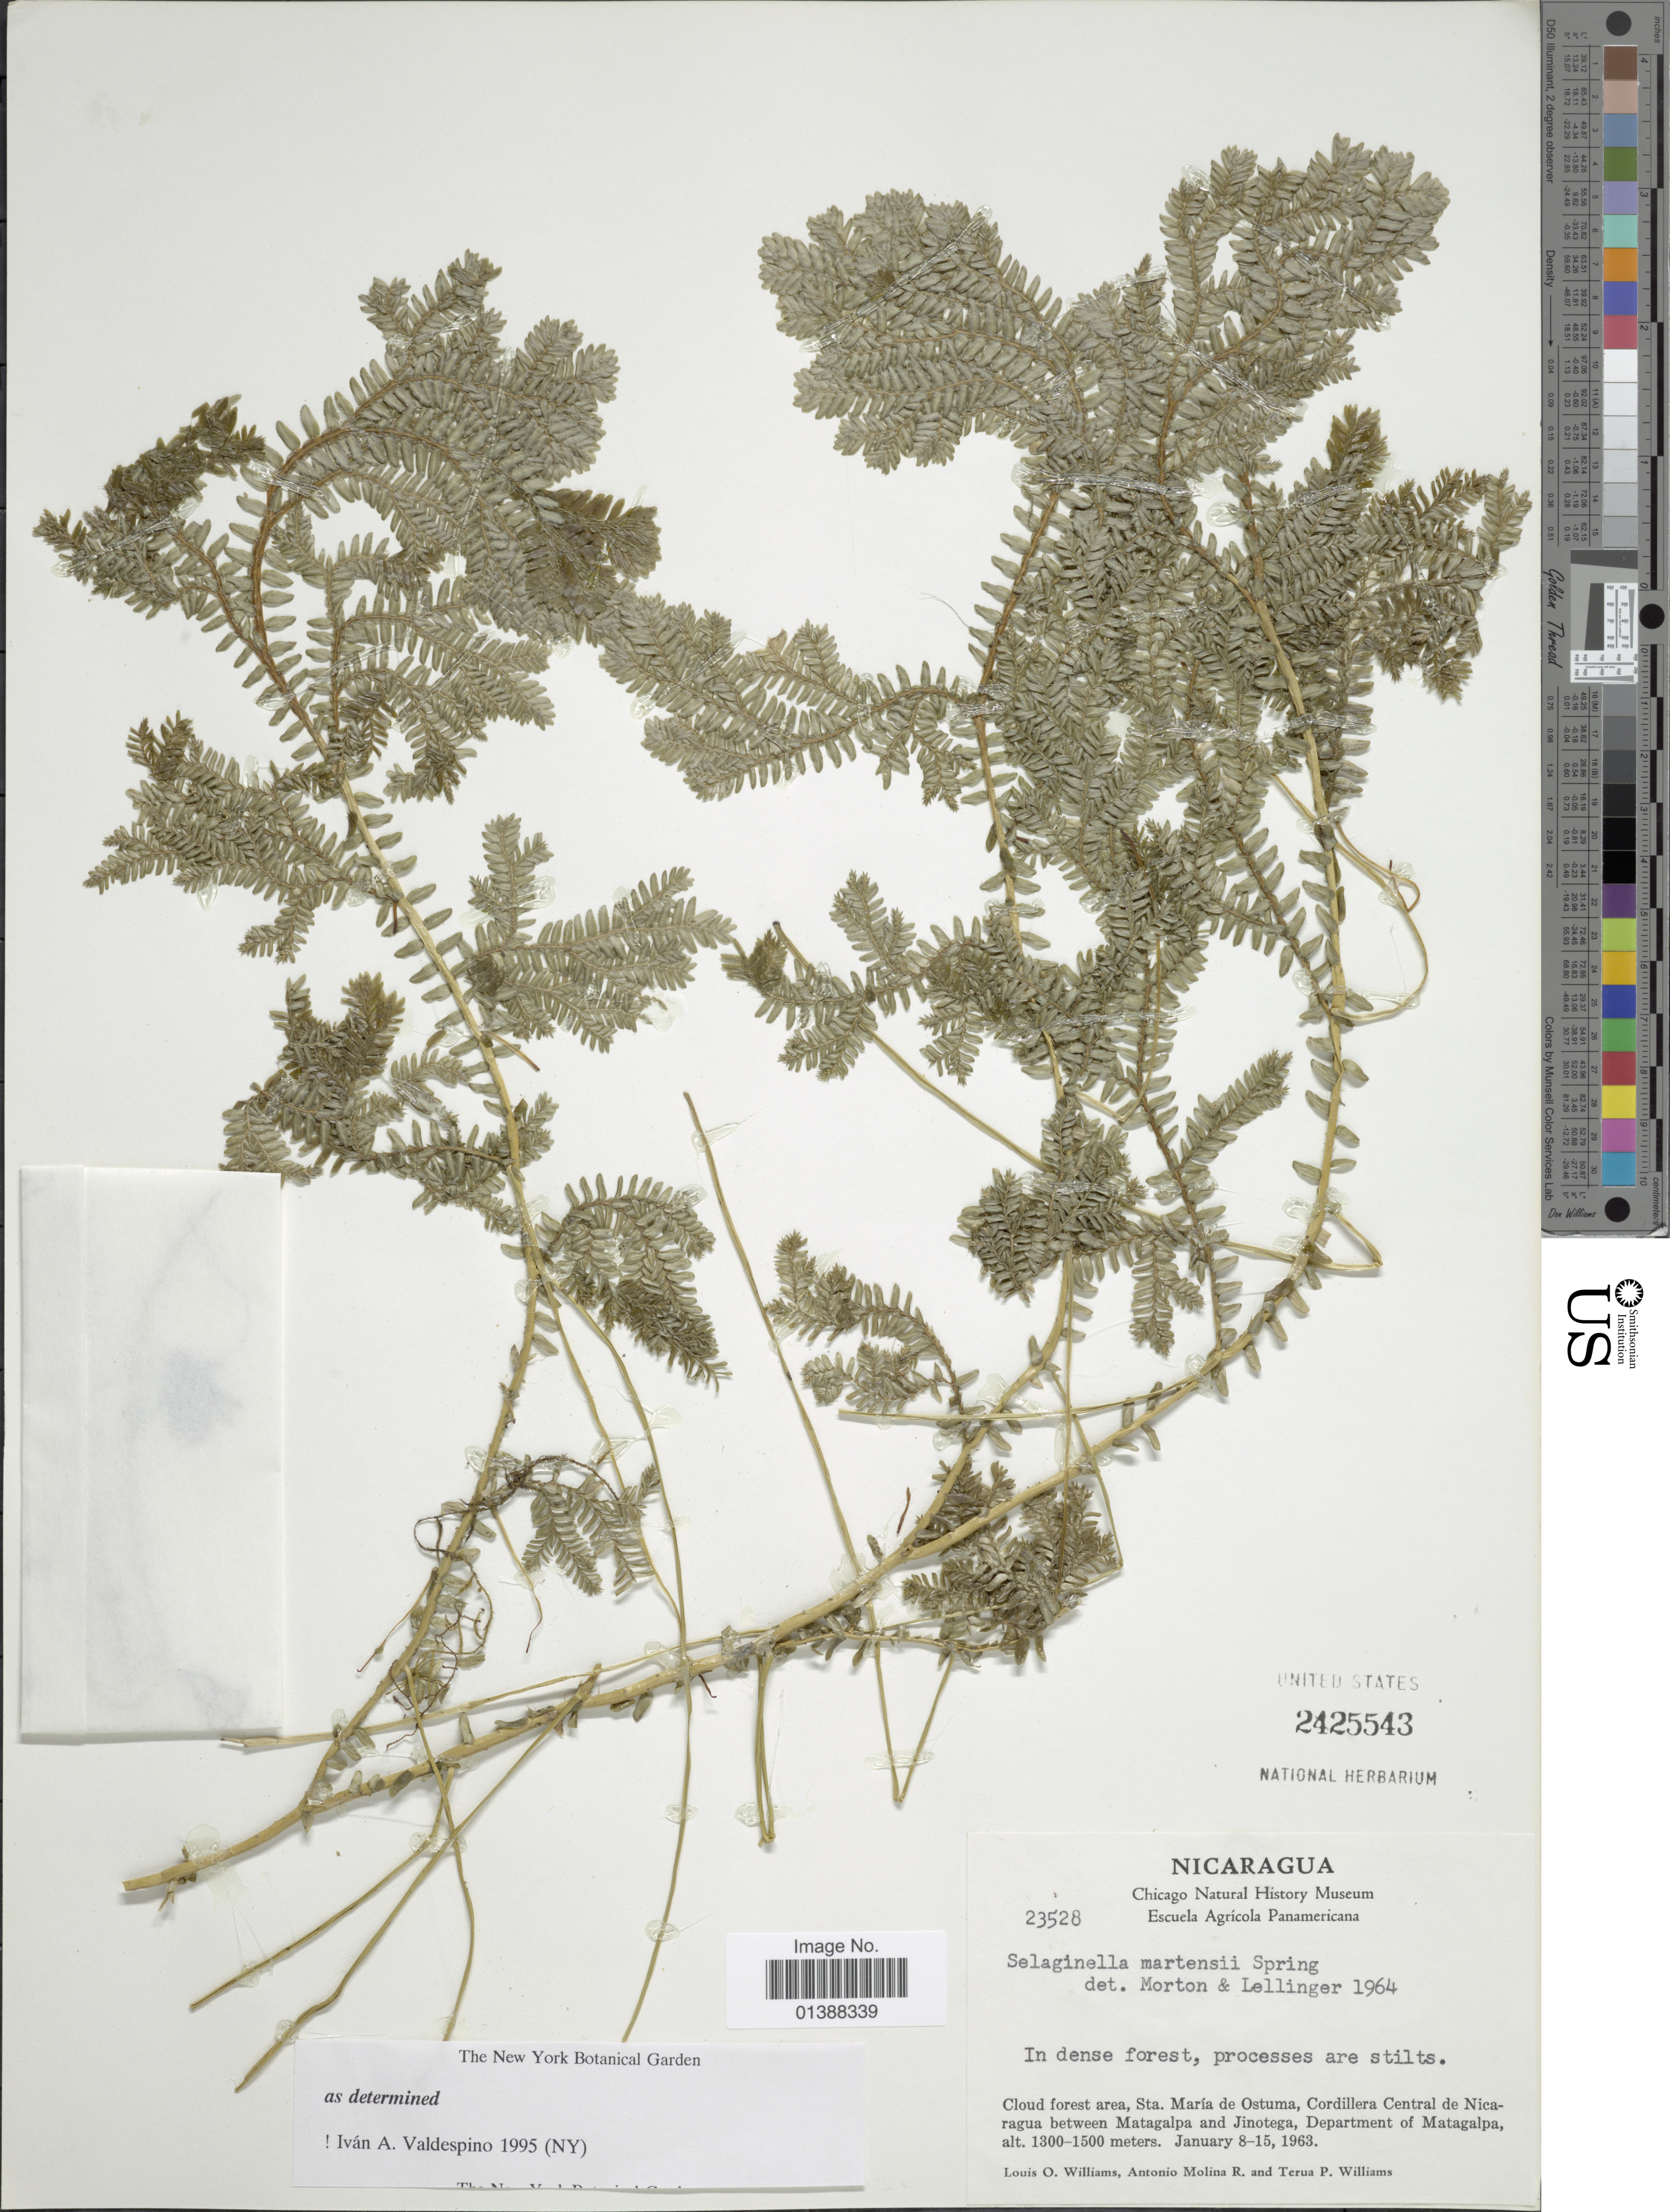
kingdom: Plantae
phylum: Tracheophyta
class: Lycopodiopsida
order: Selaginellales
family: Selaginellaceae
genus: Selaginella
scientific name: Selaginella martensii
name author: Spring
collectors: L. O. Williams, A. Molina R. & T. P. Williams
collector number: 23528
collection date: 1963-01-08/1963-01-15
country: Nicaragua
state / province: Matagalpa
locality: Sta Marí de Ostuma, Cordillera Central de Nicaragua between Matagalpa and Jinotega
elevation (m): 1300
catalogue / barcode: US 2425543